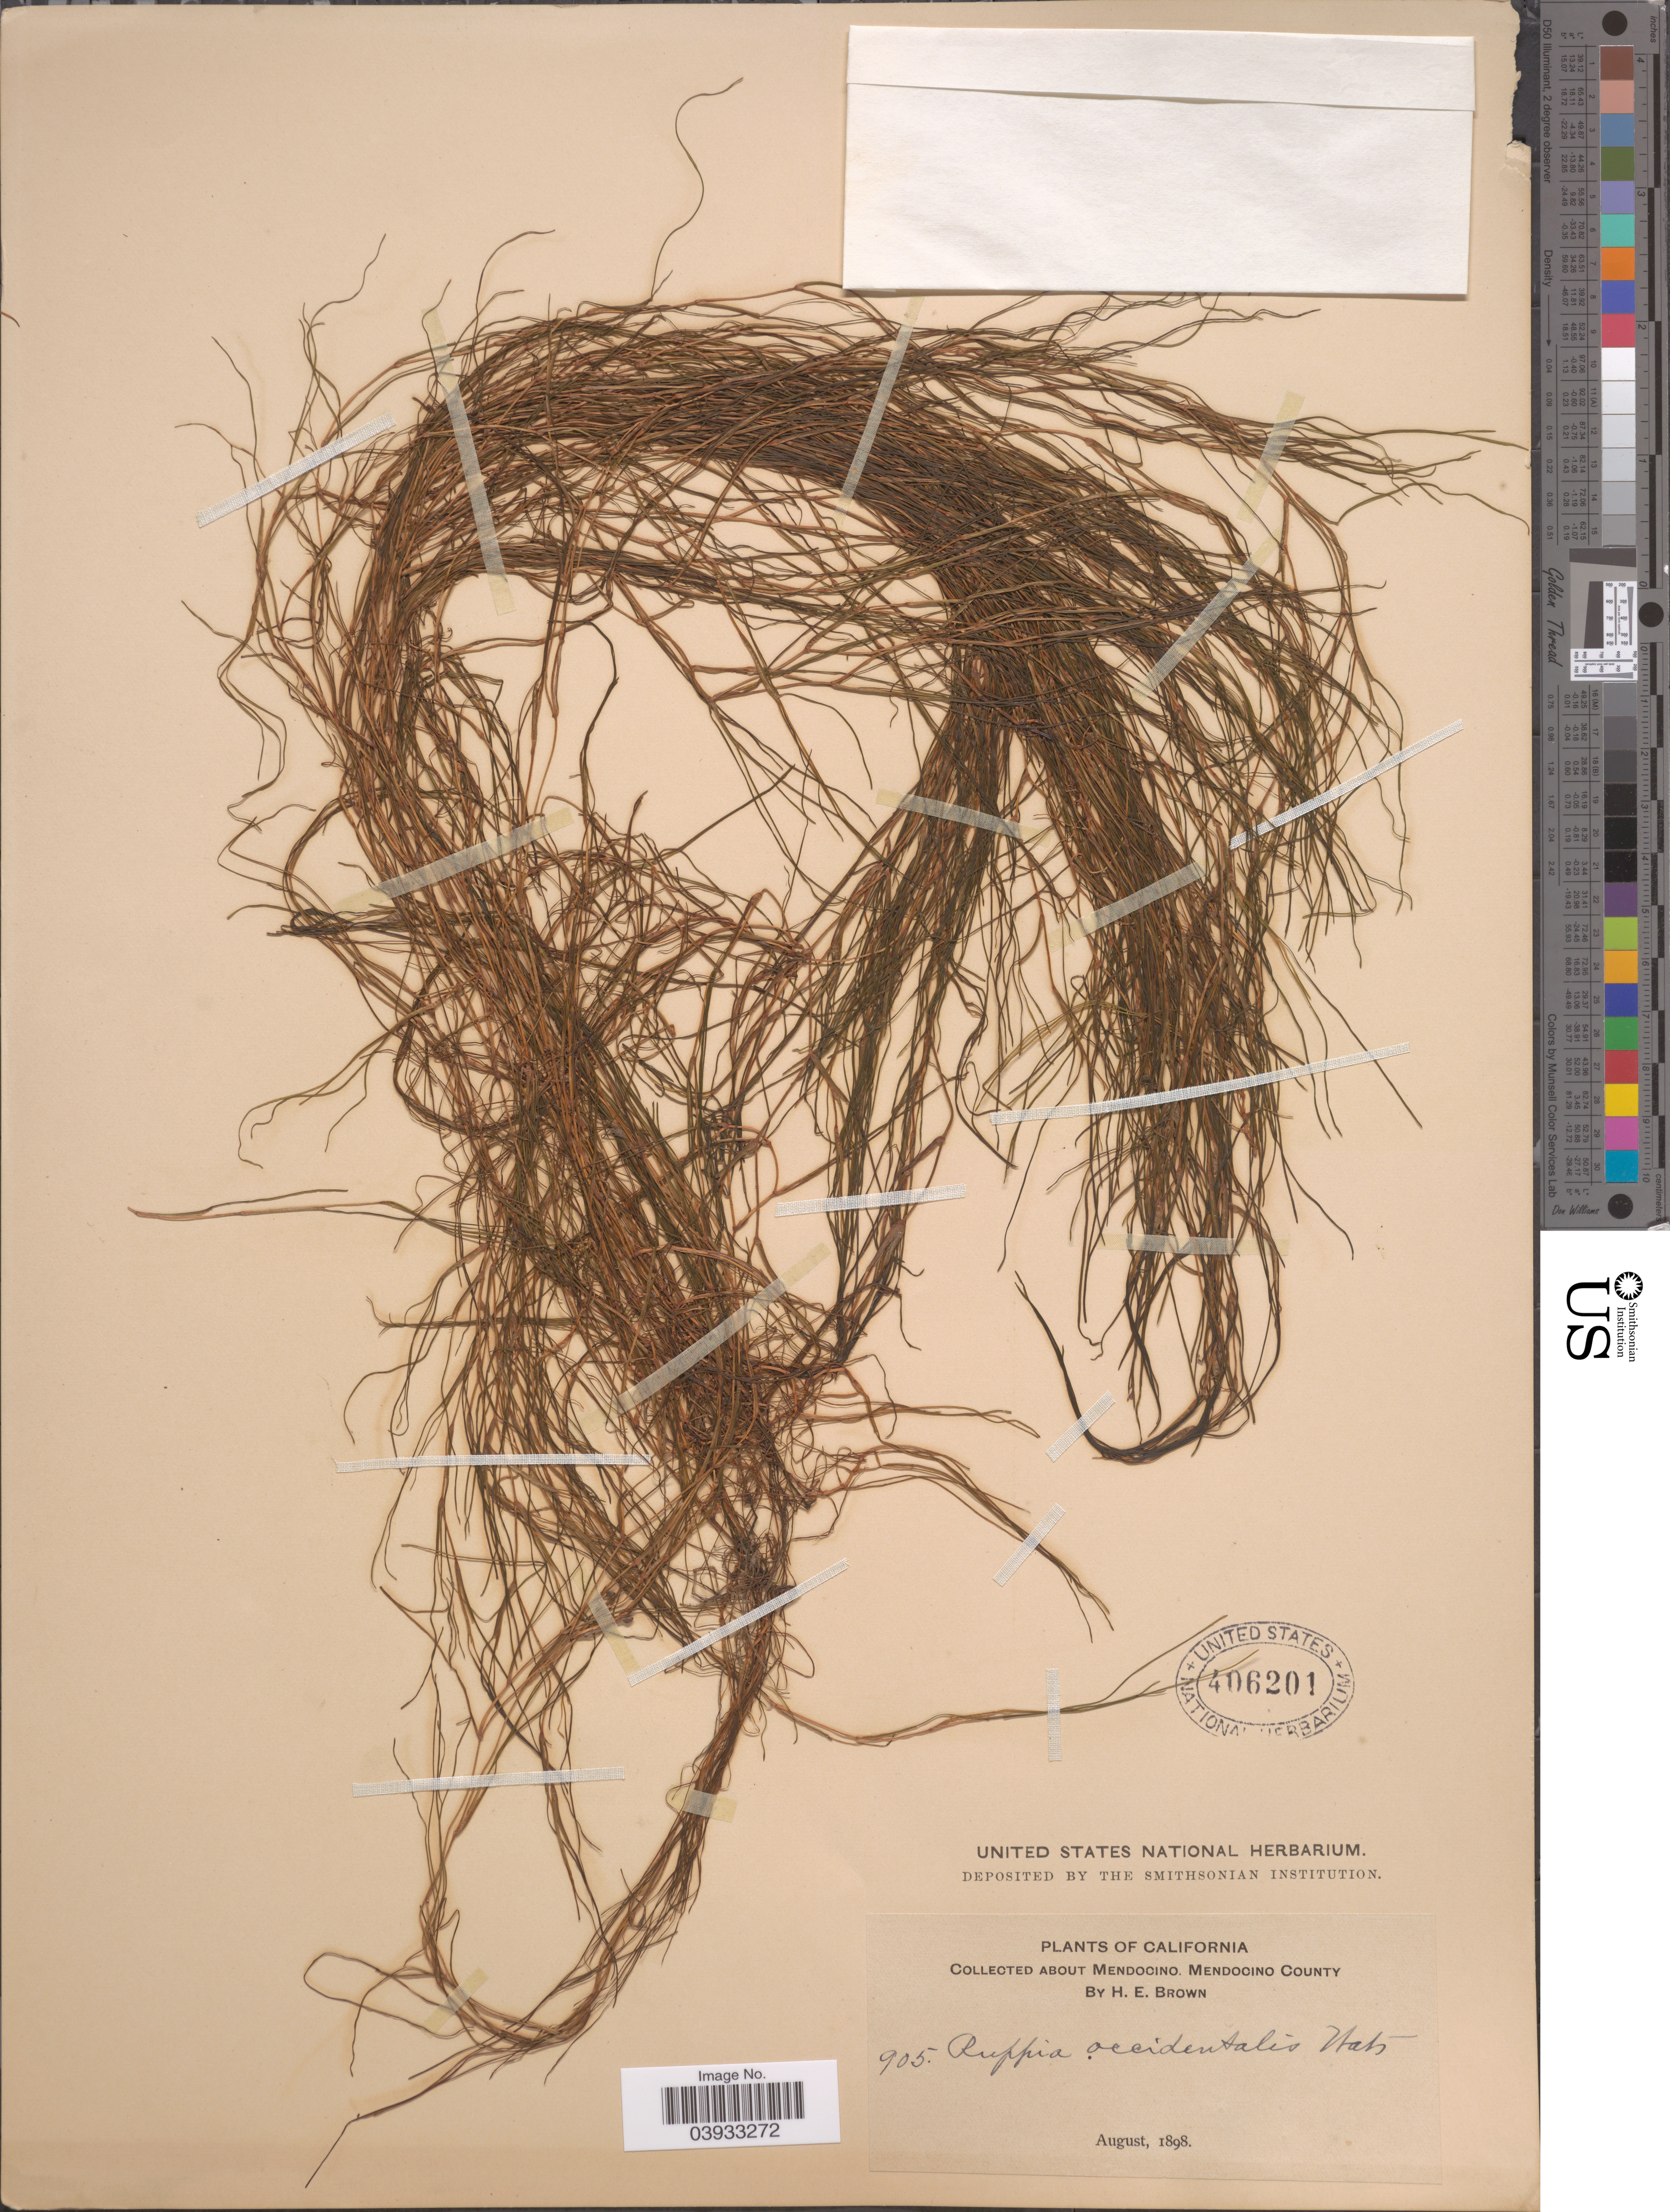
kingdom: Plantae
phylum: Tracheophyta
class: Liliopsida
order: Alismatales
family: Ruppiaceae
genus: Ruppia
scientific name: Ruppia occidentalis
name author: S. Watson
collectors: H. E. Brown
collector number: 905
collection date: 1898-08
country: United States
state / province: California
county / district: Mendocino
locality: About Mendocino, Mendocino County.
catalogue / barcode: US 406201